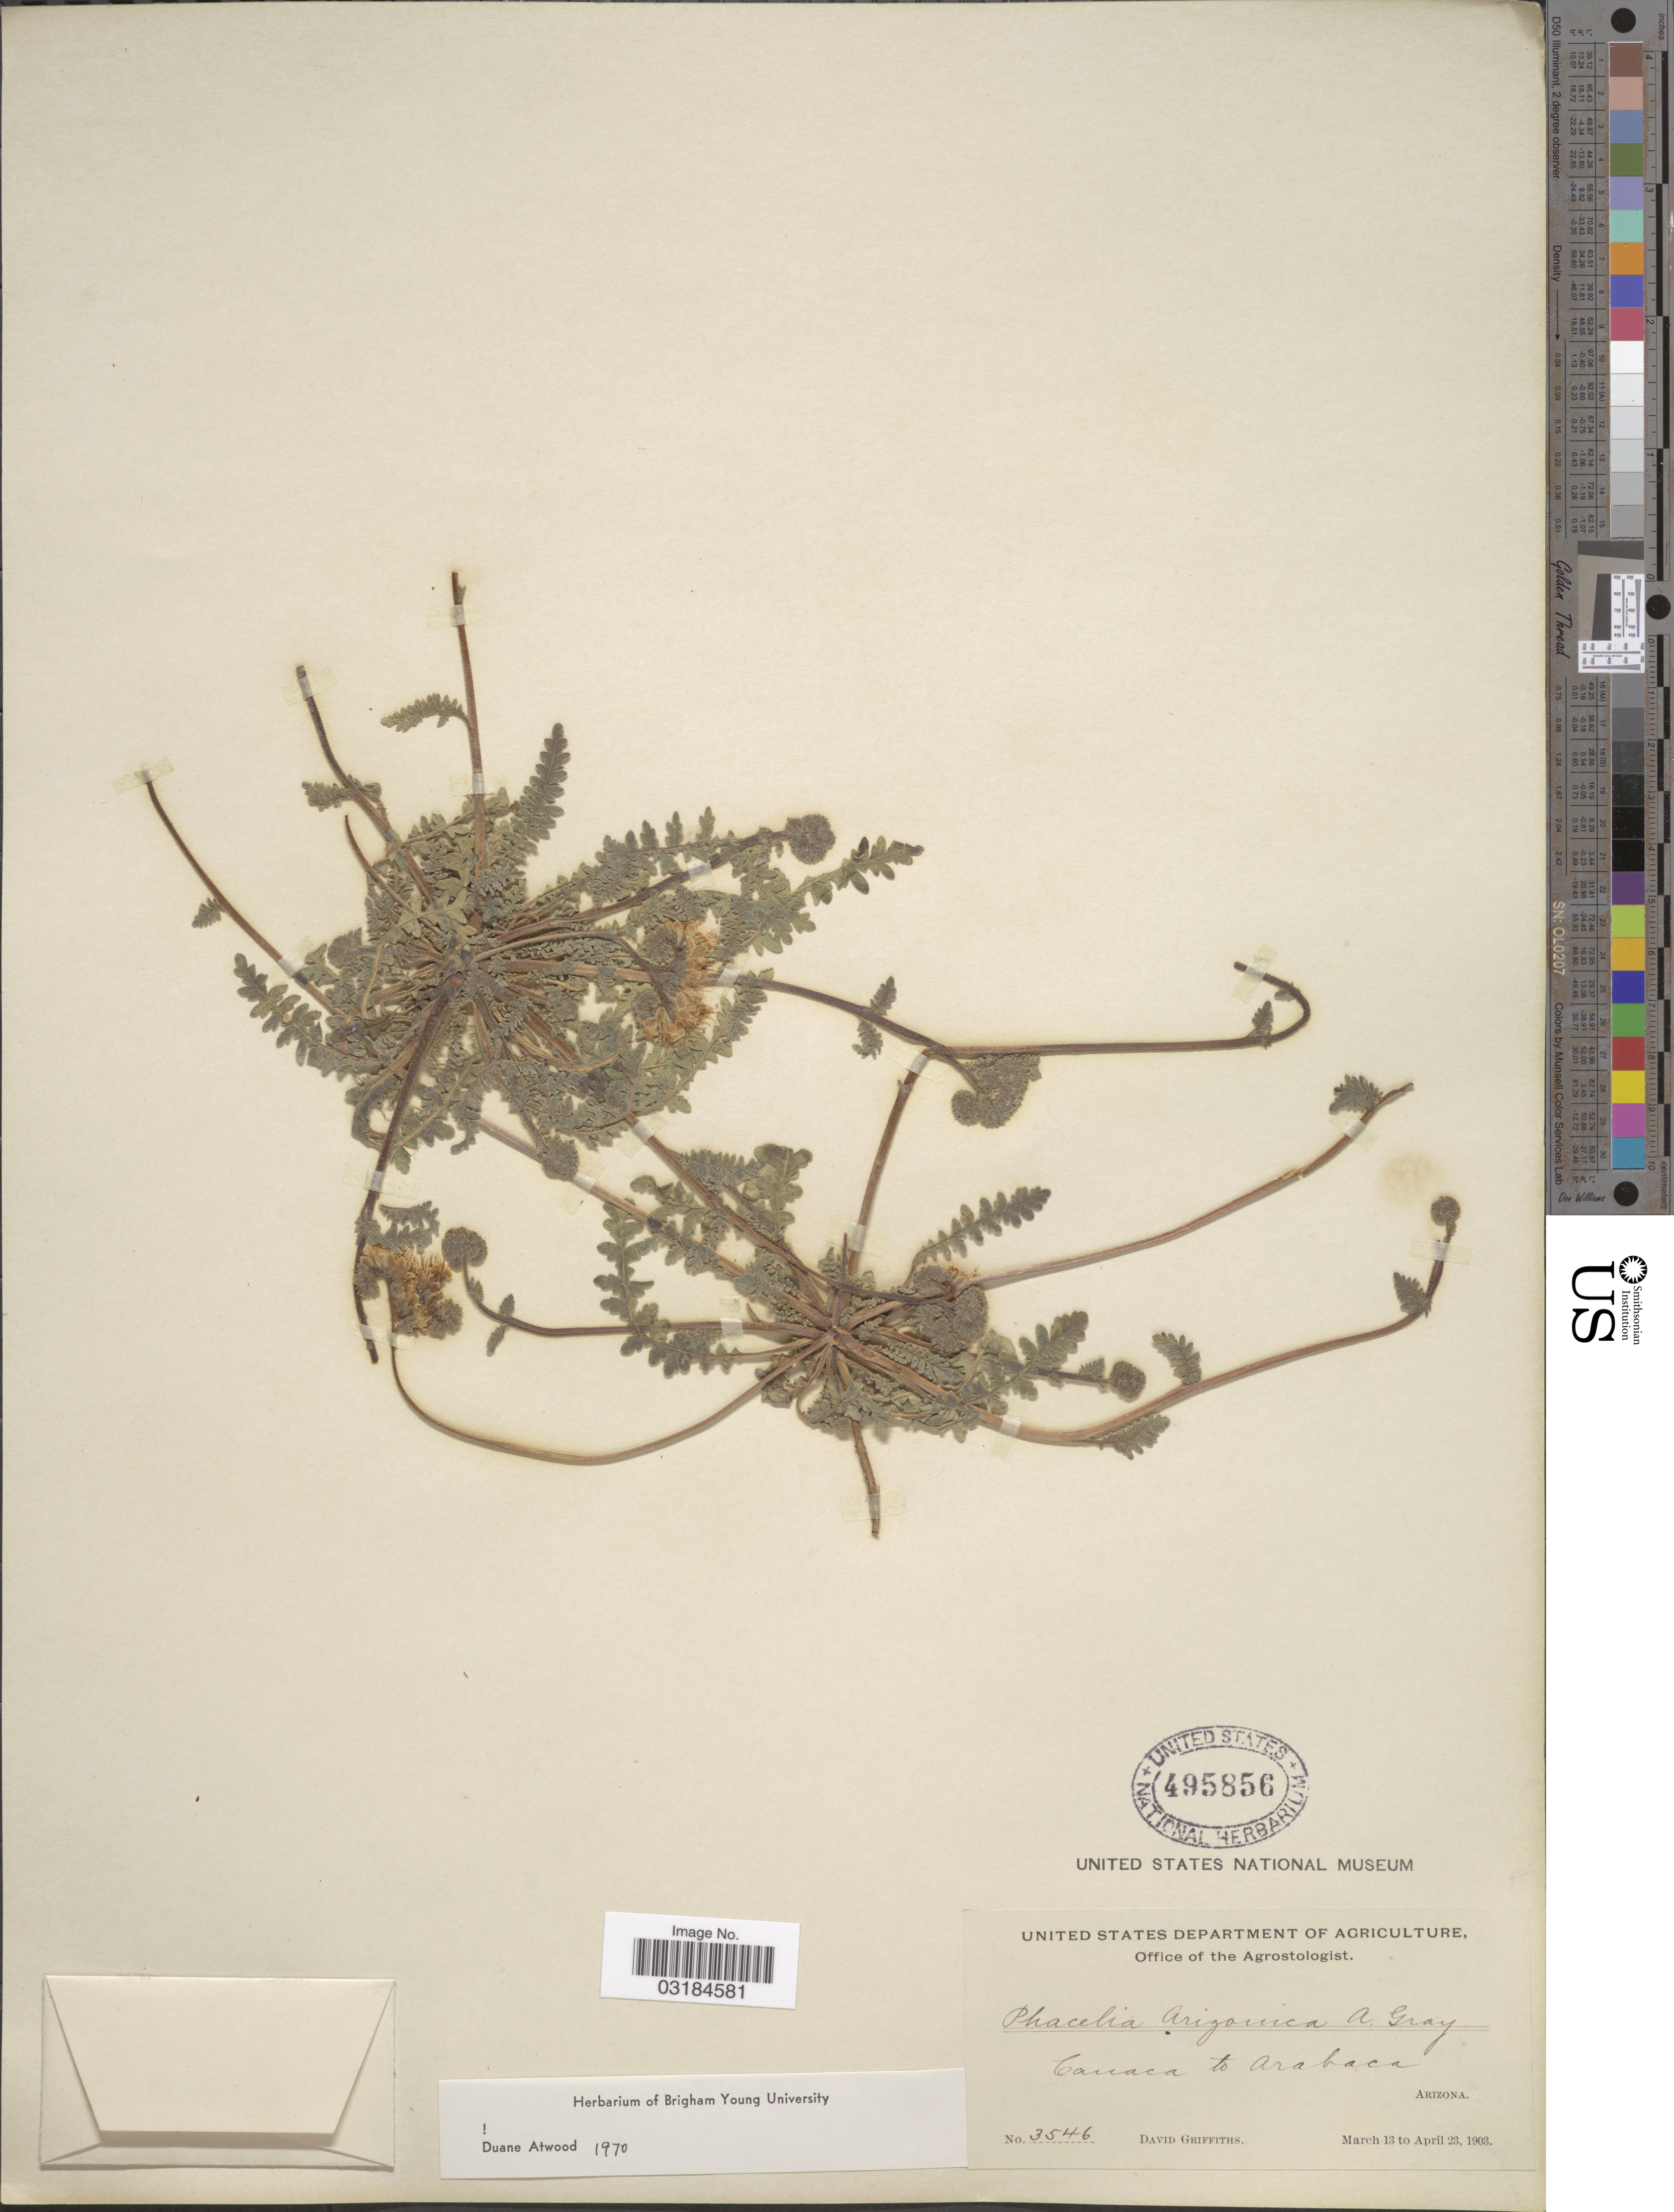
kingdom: Plantae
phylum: Tracheophyta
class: Magnoliopsida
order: Boraginales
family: Hydrophyllaceae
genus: Phacelia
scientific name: Phacelia arizonica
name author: A. Gray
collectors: D. Griffiths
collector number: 3546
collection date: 1903-03-13/1903-04-23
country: United States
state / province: Arizona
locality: Canaca to Arabaca.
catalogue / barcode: US 495856